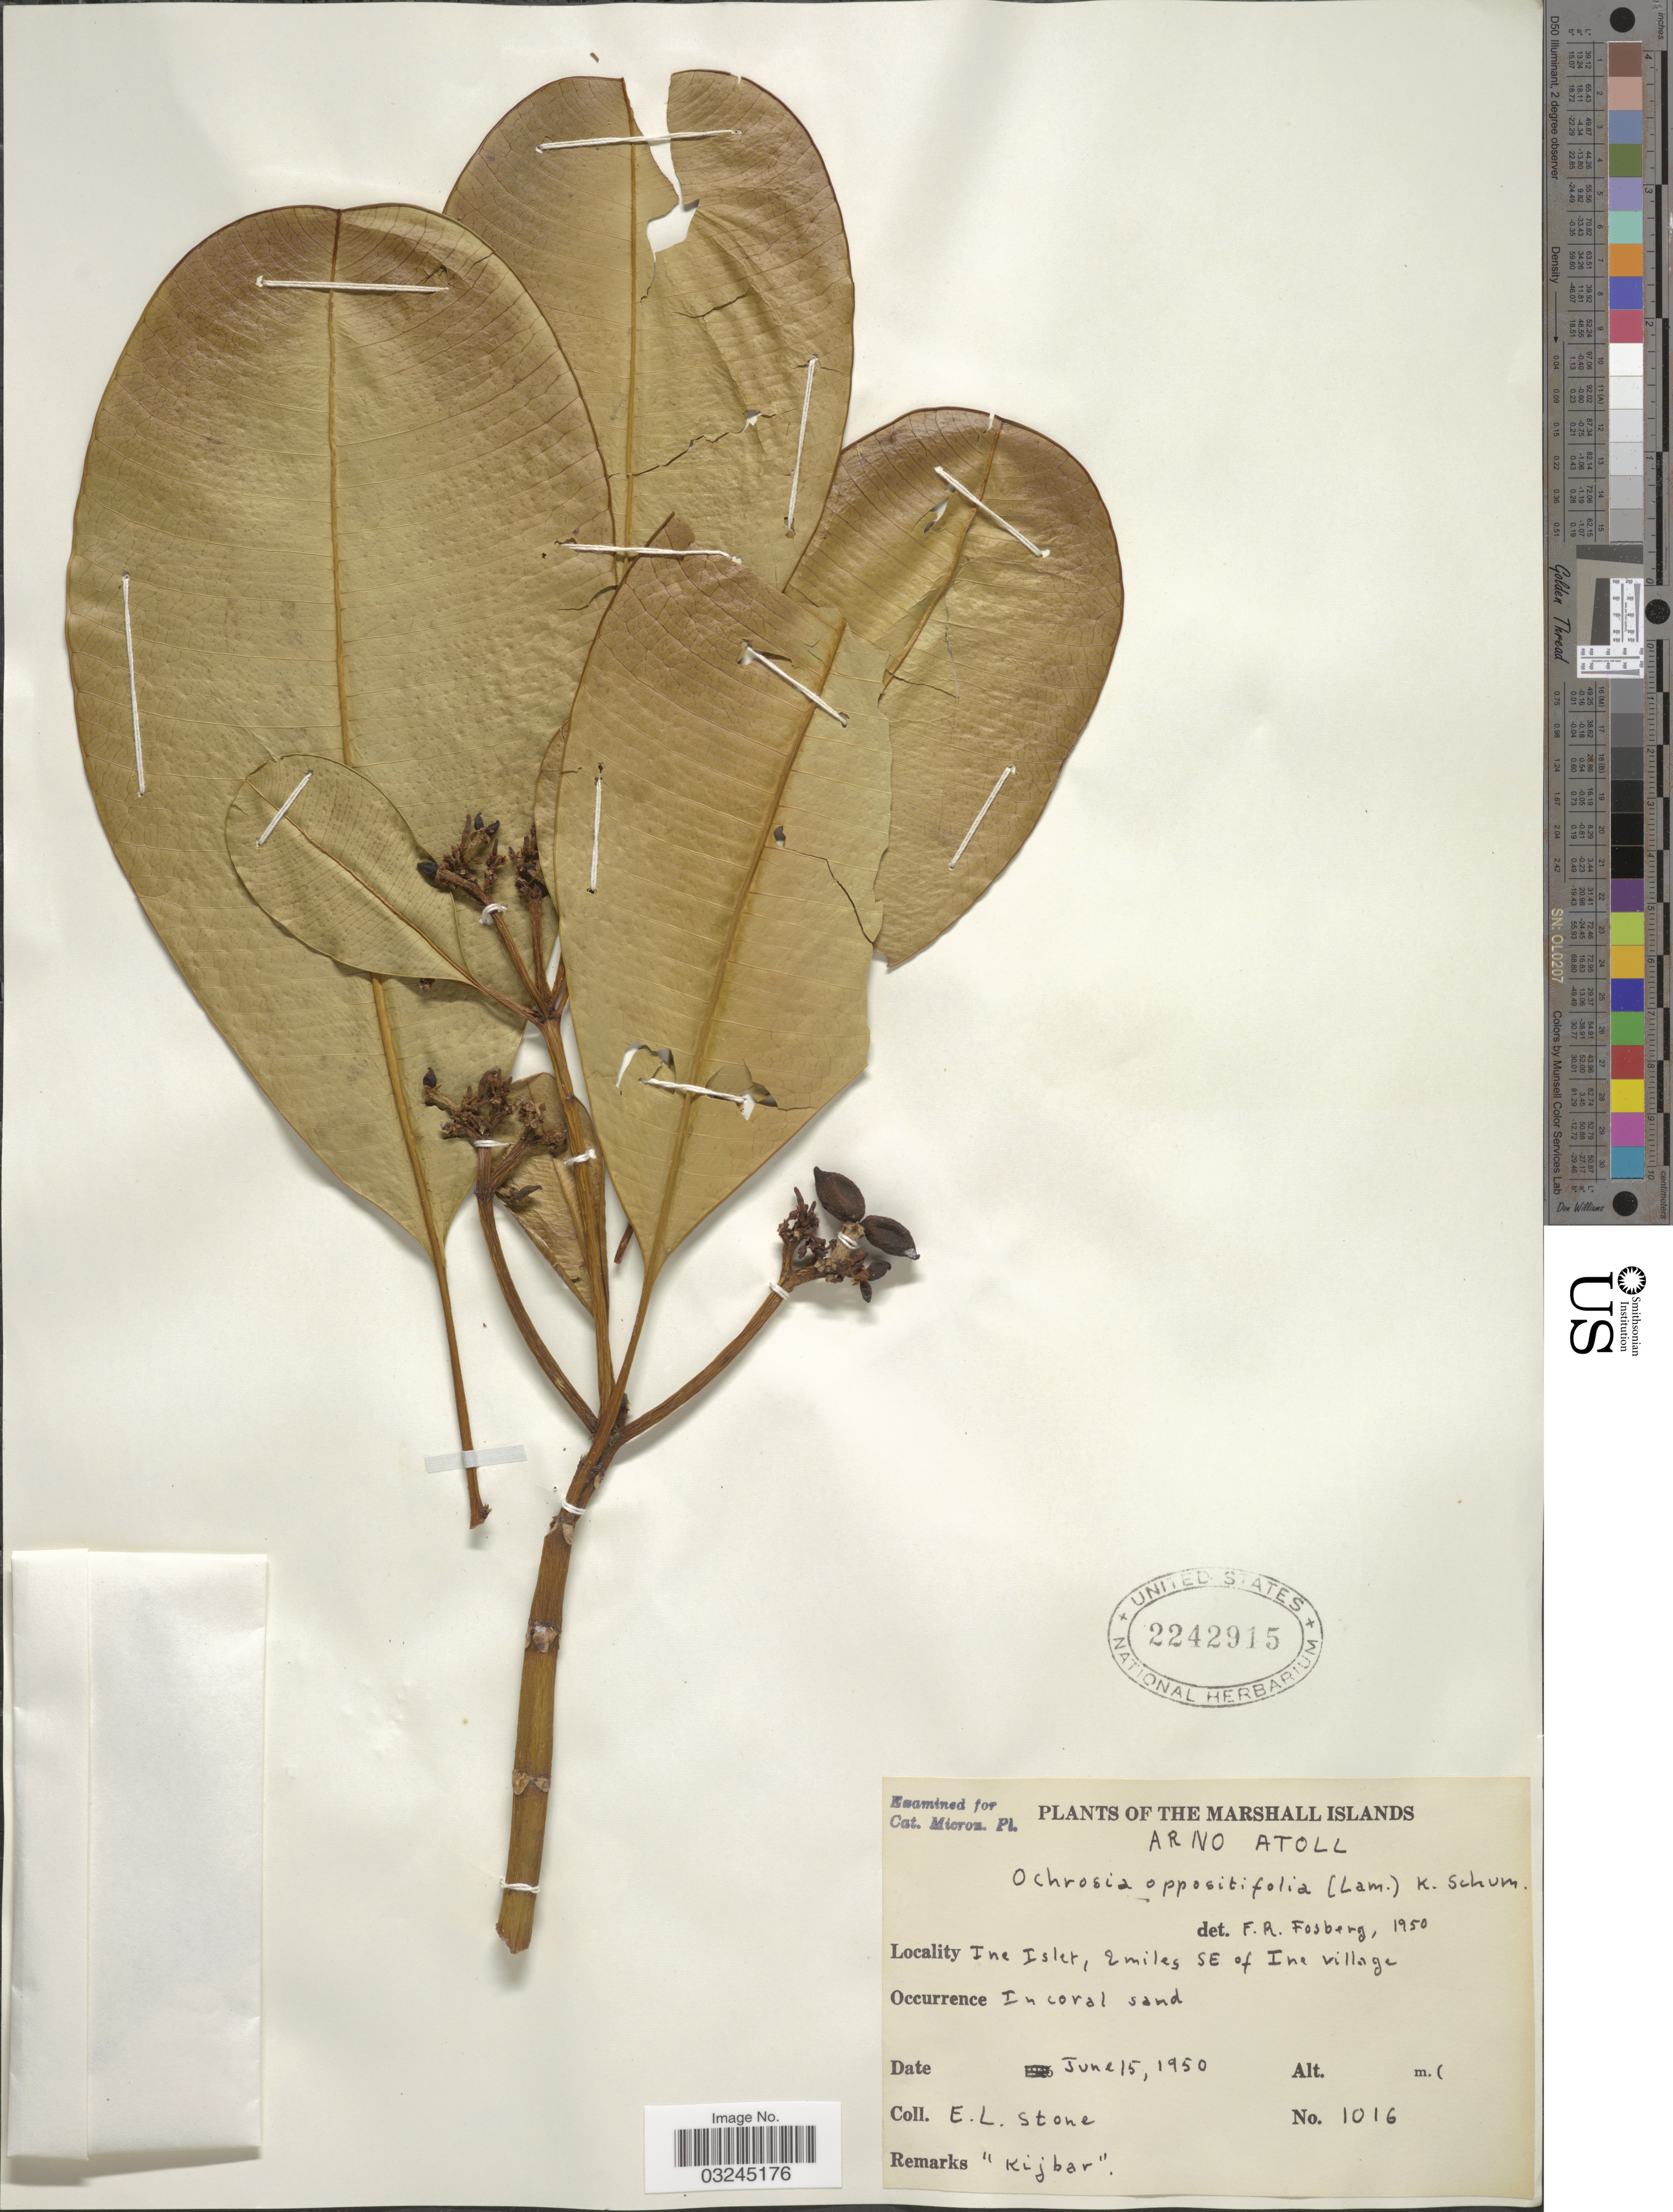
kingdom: Plantae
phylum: Tracheophyta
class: Magnoliopsida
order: Gentianales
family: Apocynaceae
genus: Ochrosia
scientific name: Ochrosia oppositifolia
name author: (Lam.) K. Schum.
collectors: E. L. Stone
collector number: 1016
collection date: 1950-06-15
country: Marshall Islands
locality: Arno Atoll. Ine Islet, 2 miles SE of Ine village.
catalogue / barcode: US 2242915